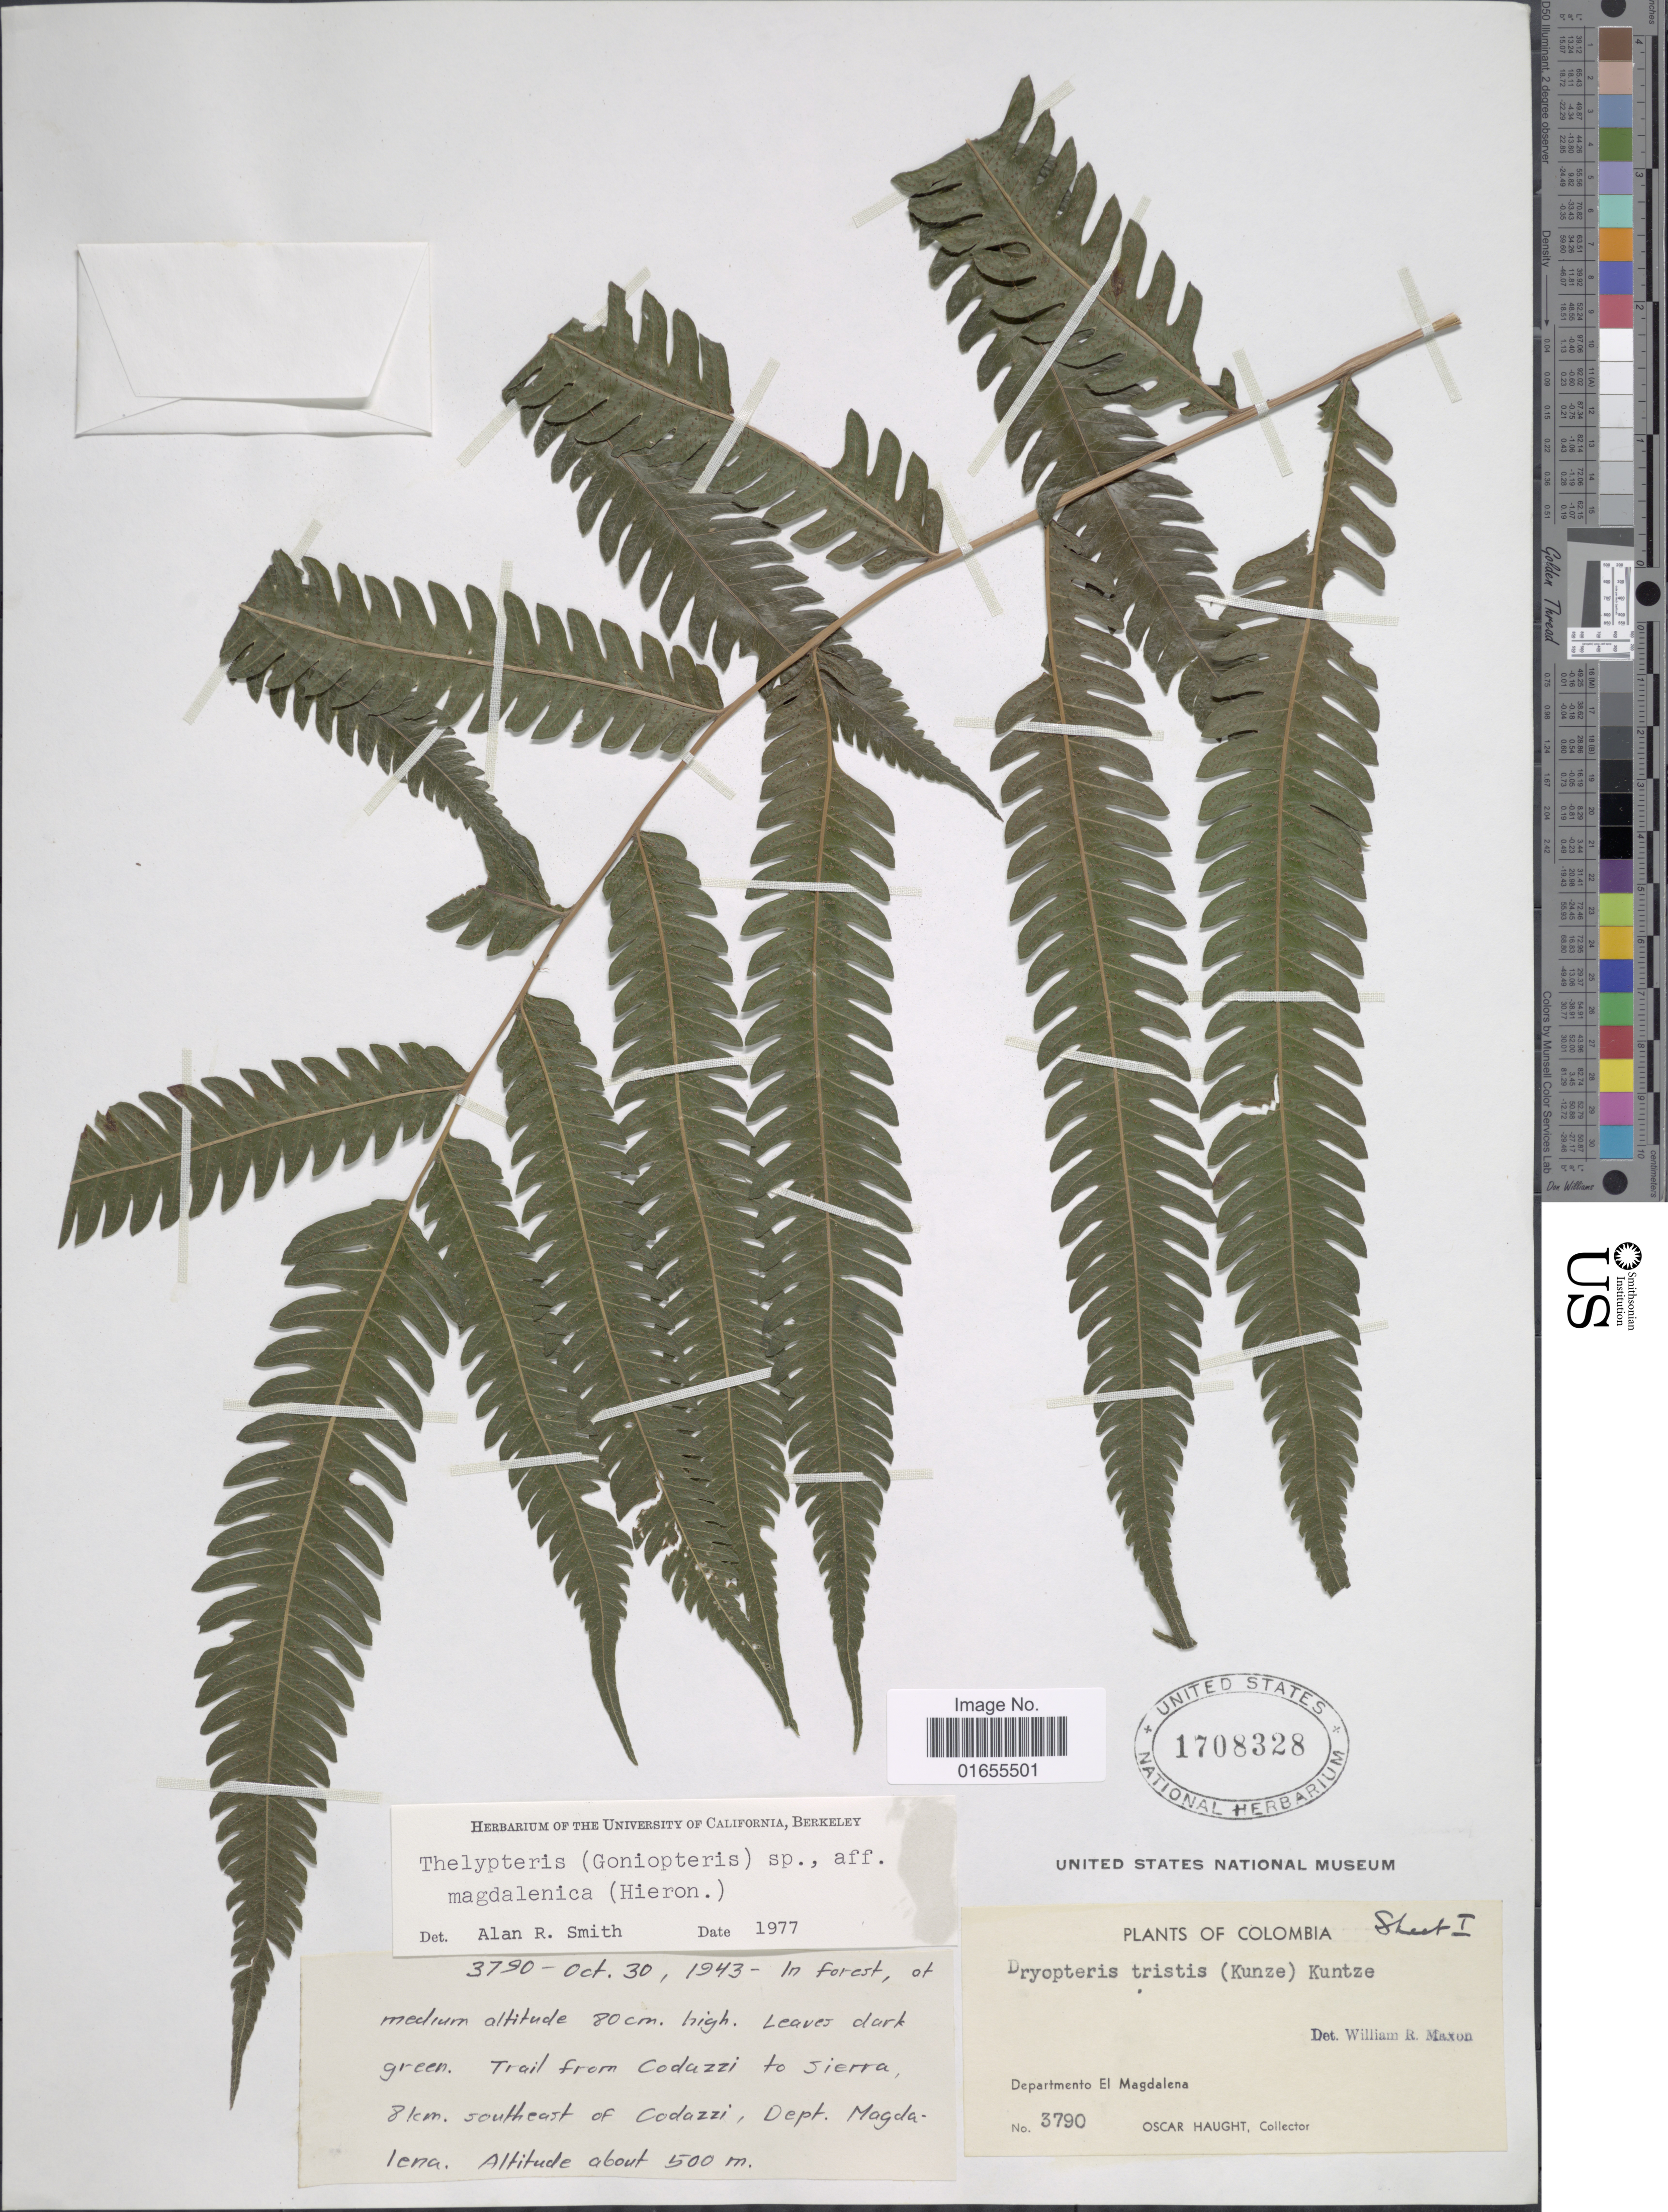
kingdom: Plantae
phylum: Tracheophyta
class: Polypodiopsida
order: Polypodiales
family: Thelypteridaceae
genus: Goniopteris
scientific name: Goniopteris magdelenica comb. nov., ined 2015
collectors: O. L. Haught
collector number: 3790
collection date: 1943-10-30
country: Colombia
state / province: Magdalena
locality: Trail from Codazzi to Sierra, 8 km. southeast of Codazzi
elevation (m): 500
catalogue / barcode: US 17083281